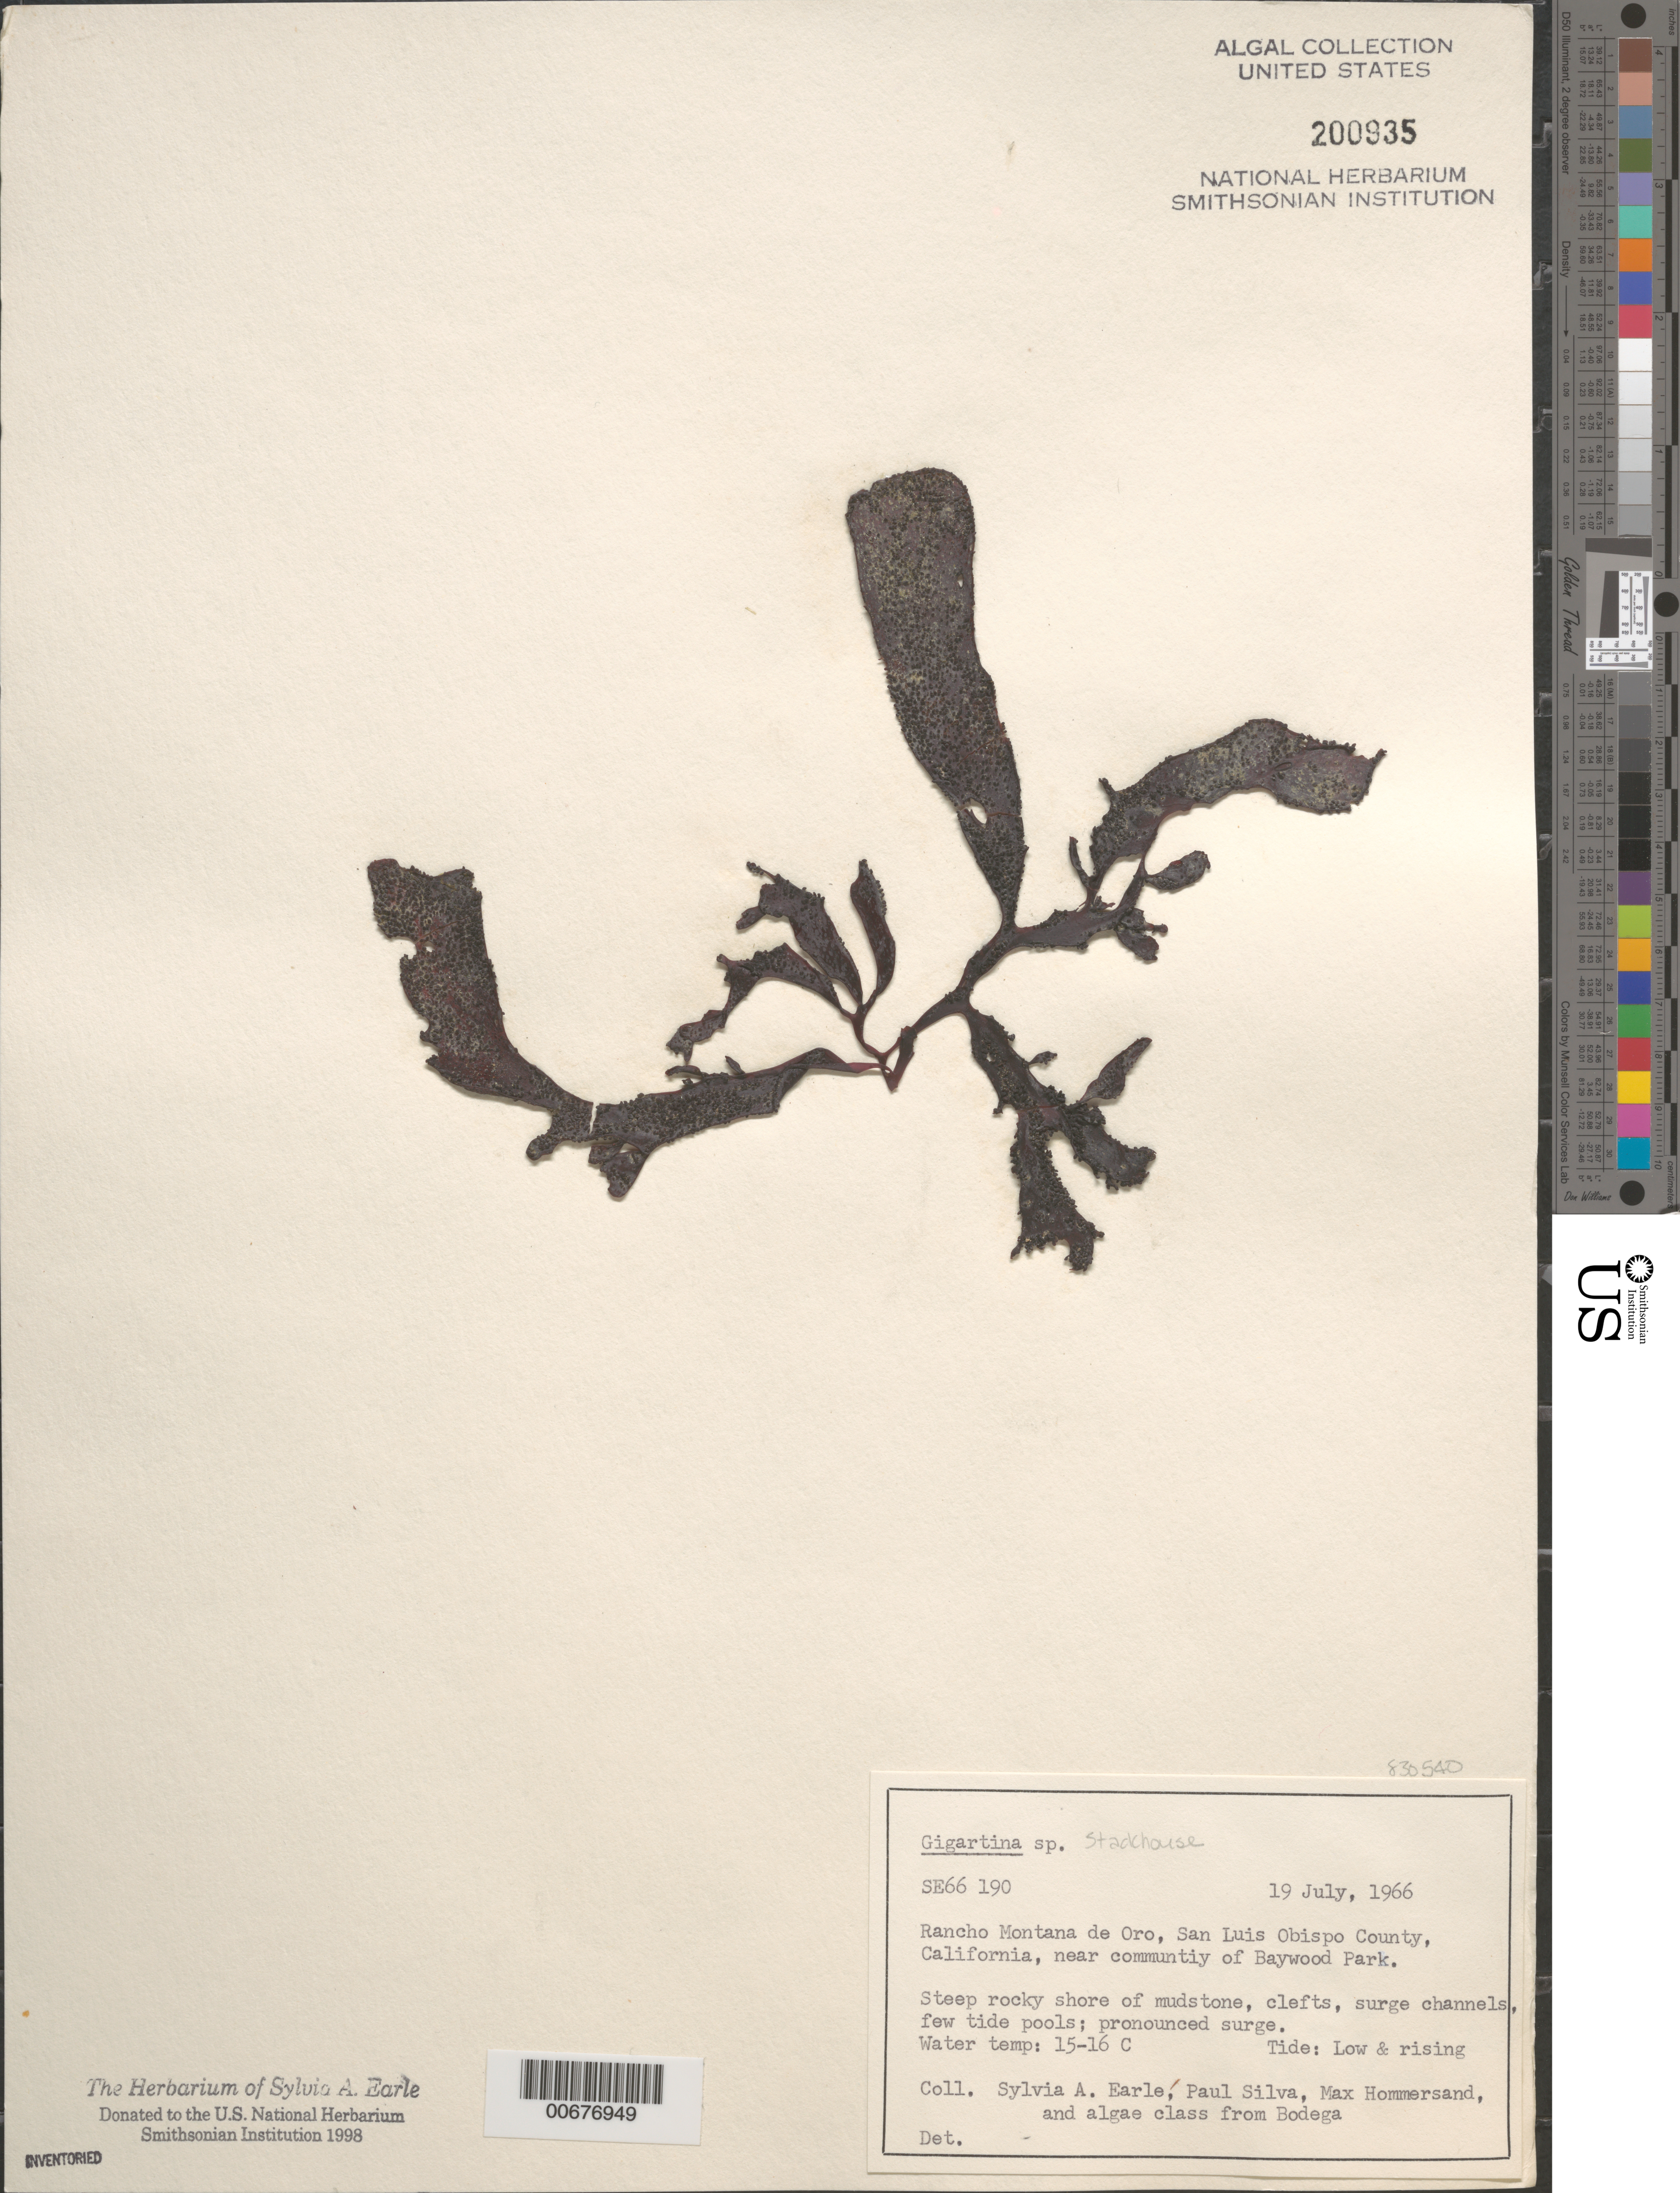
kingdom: Plantae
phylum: Rhodophyta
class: Florideophyceae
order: Gigartinales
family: Gigartinaceae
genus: Gigartina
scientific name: Gigartina sp.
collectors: S. A. Earle, P. C. Silva, M. H. Hommersand & Bodega Algae Class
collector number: SE 66190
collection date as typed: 19 Jul 1966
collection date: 1966-07-19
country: United States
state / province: California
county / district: San Luis Obispo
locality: Rancho Montana de Oro, near Baywood Park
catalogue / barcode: US 200935